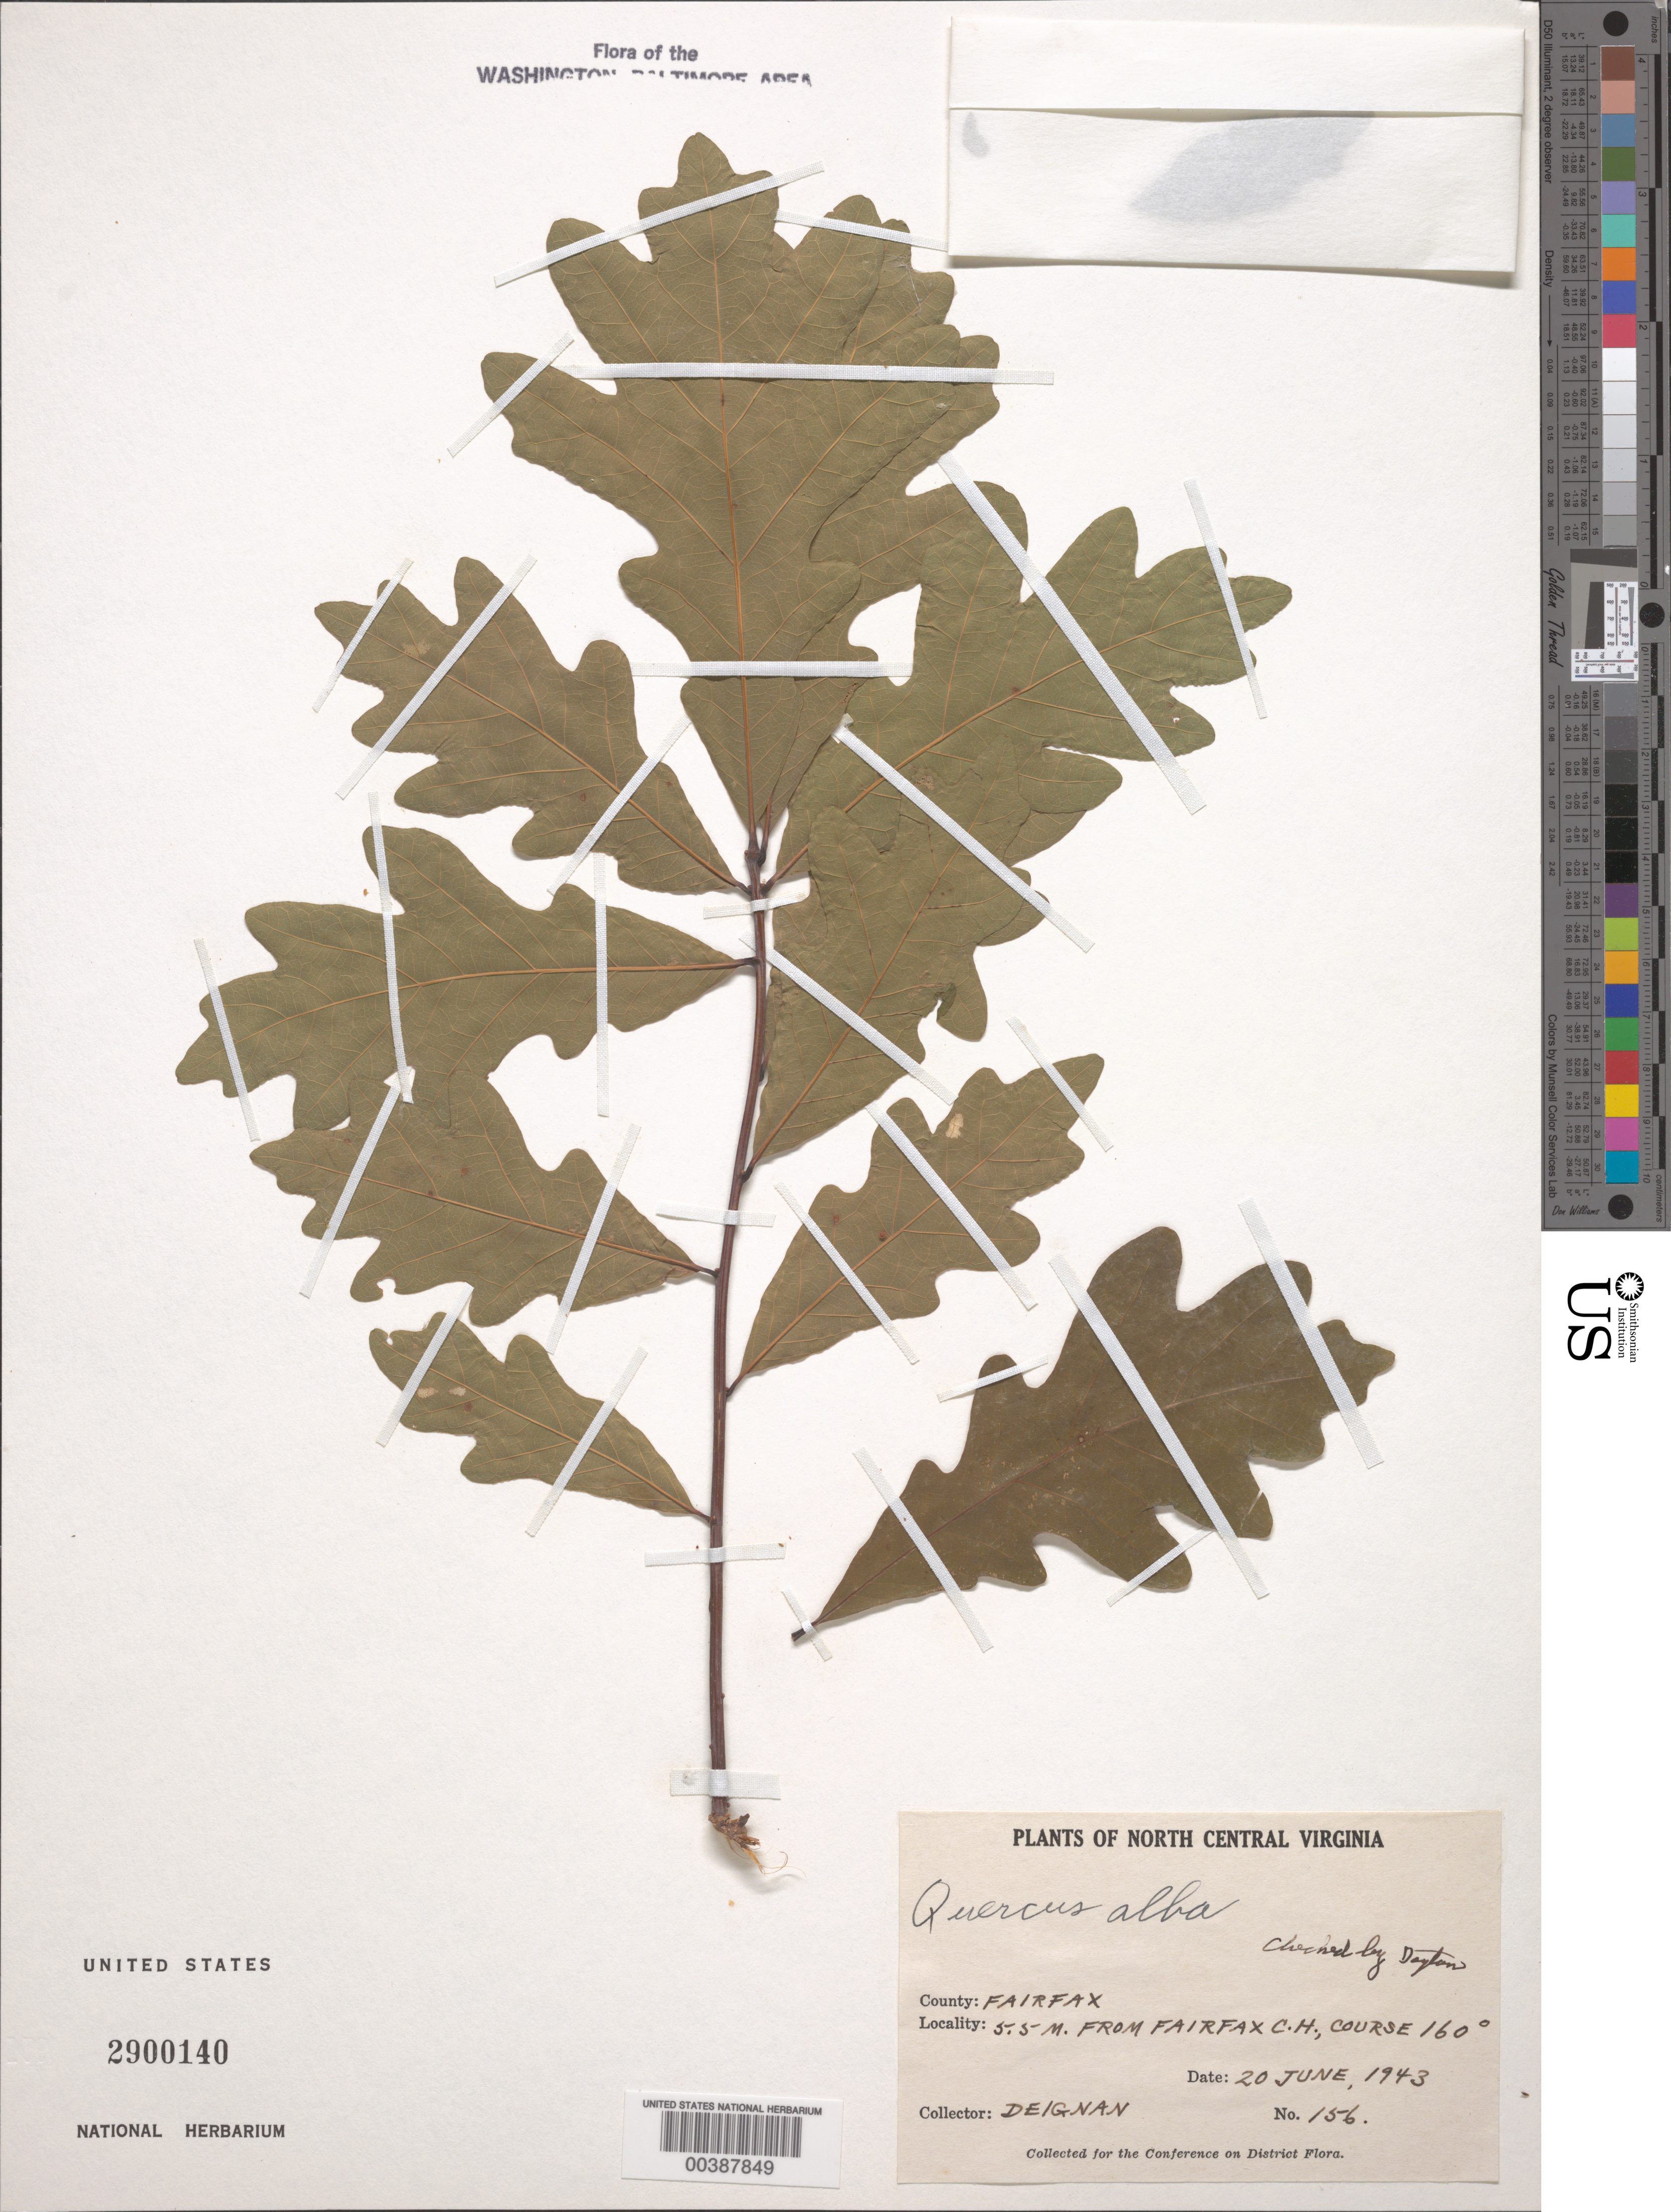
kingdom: Plantae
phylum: Tracheophyta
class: Magnoliopsida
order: Fagales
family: Fagaceae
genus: Quercus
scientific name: Quercus alba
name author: L.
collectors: H. Deignan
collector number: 156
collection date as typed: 20 Jun 1943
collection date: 1943-06-20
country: United States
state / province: Virginia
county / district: Fairfax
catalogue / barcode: US 2900140